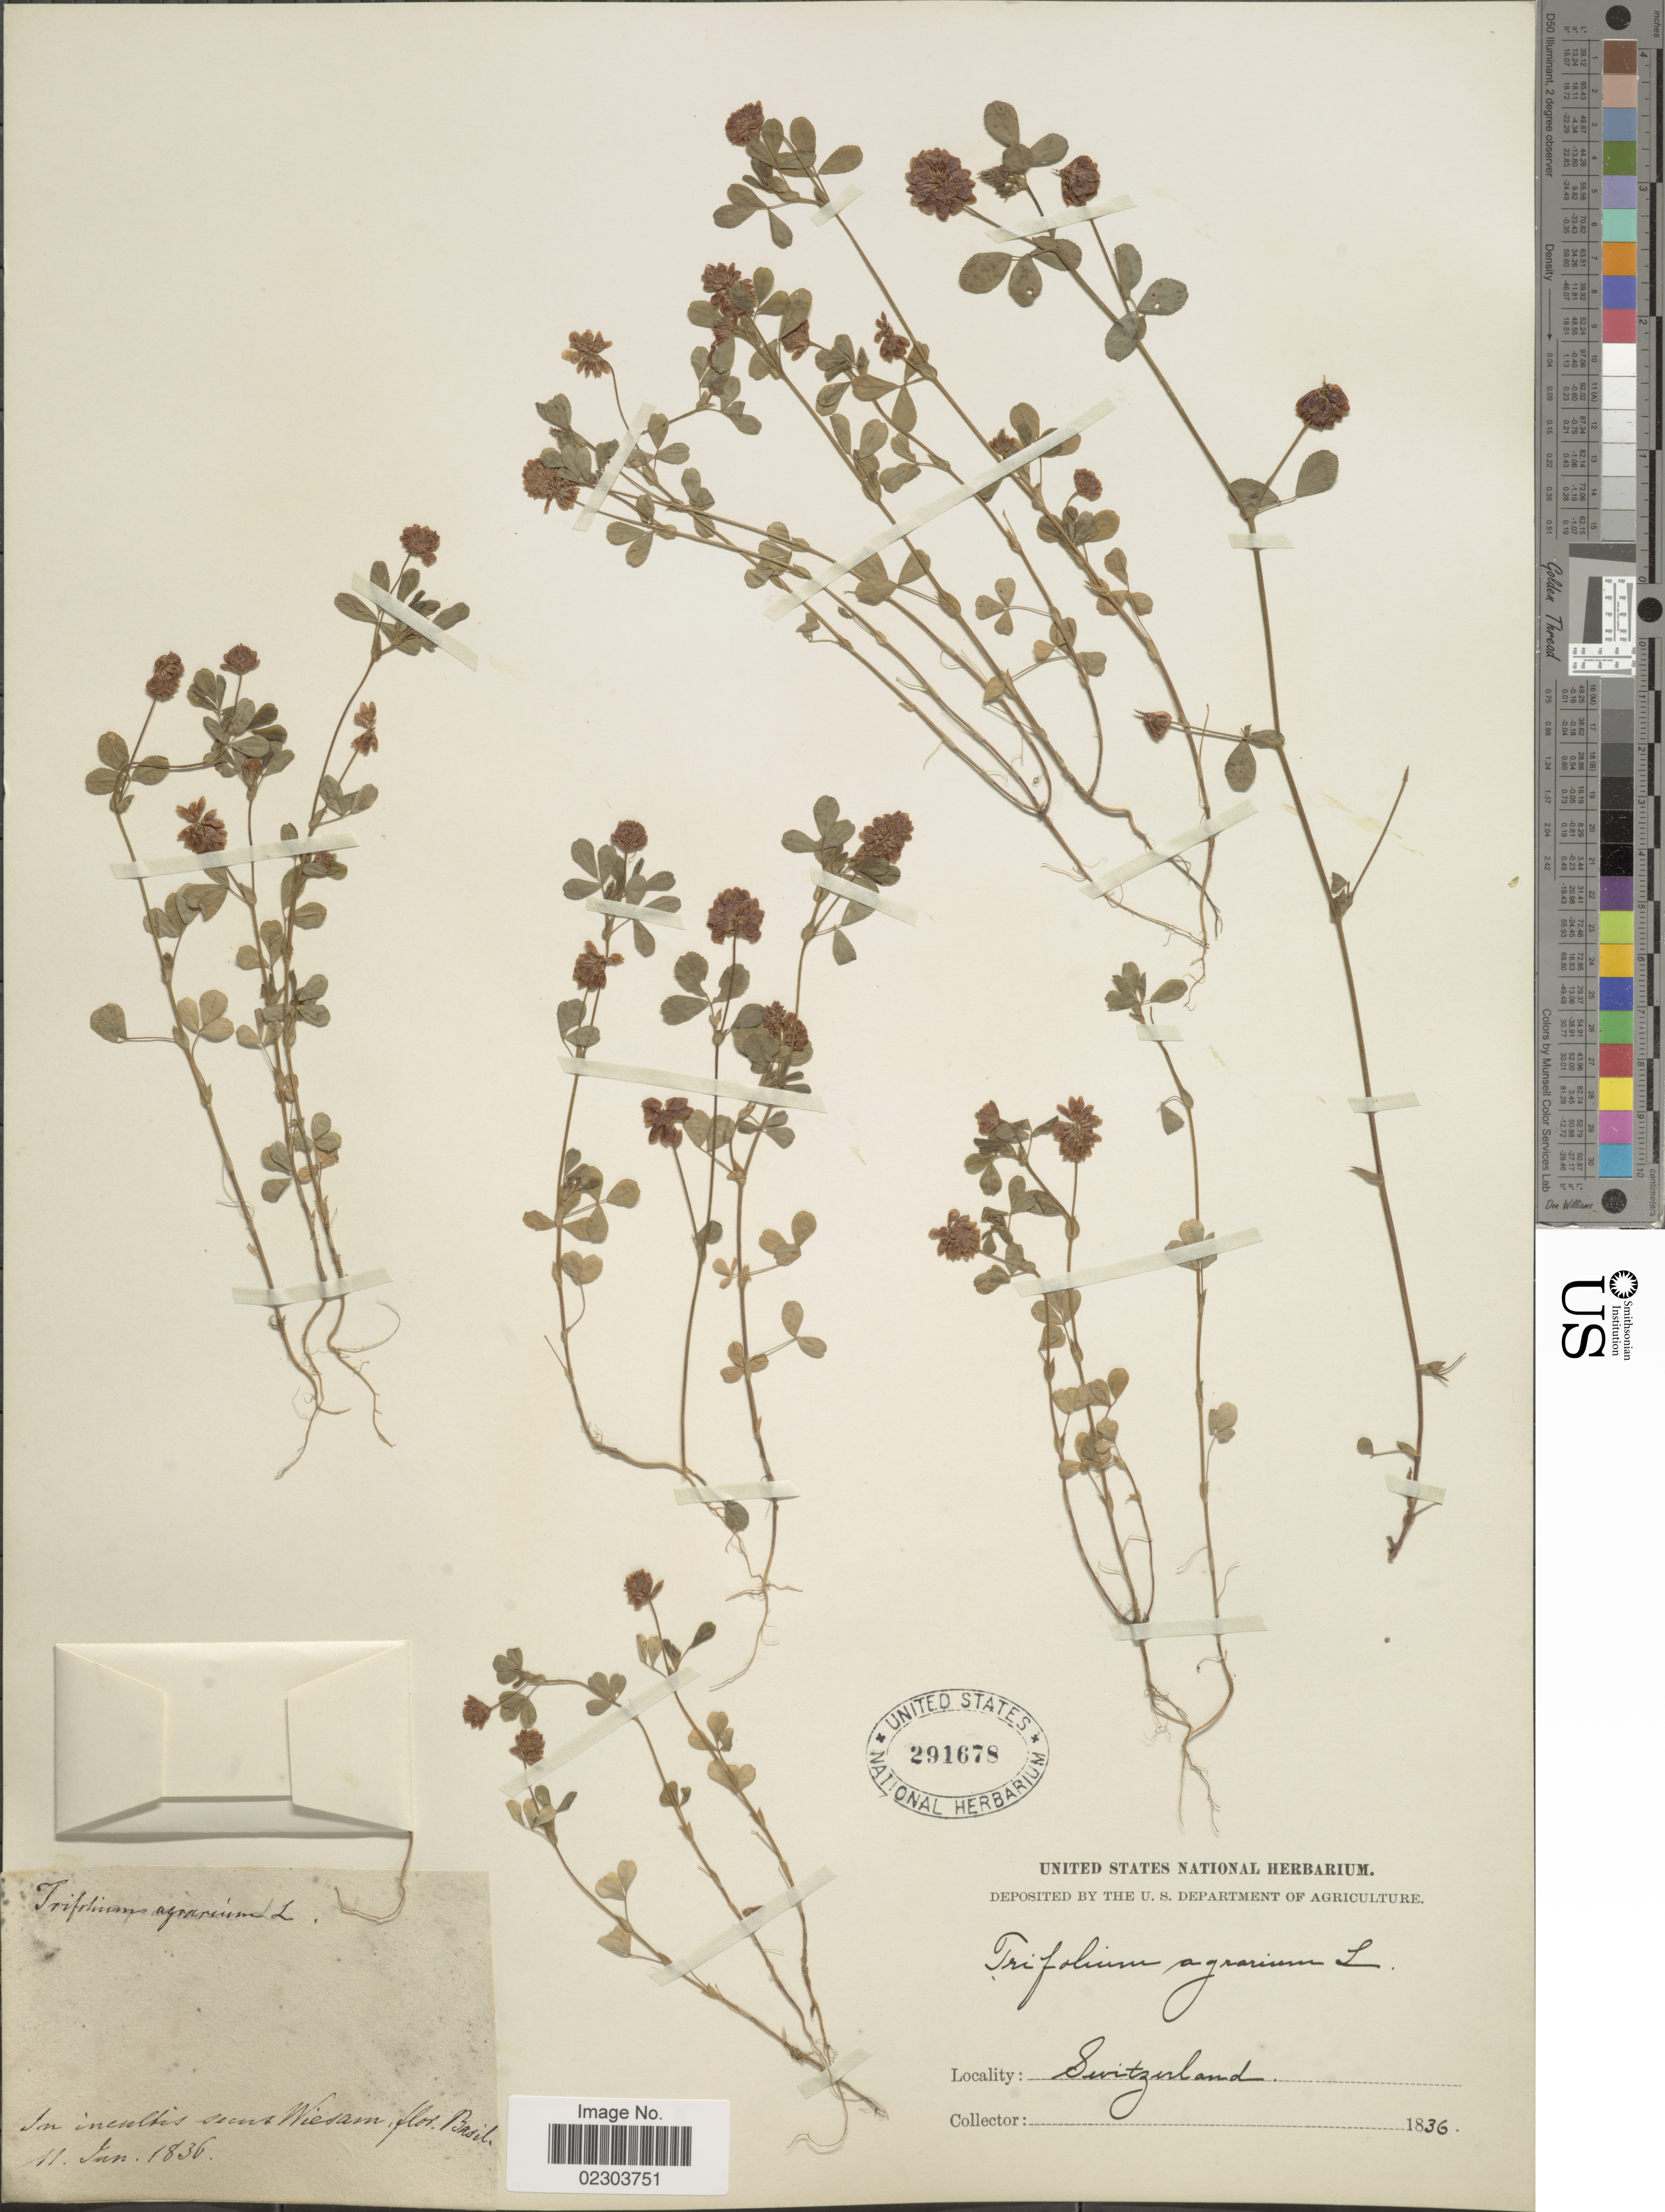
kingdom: Plantae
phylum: Tracheophyta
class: Magnoliopsida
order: Fabales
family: Fabaceae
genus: Trifolium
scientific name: Trifolium agrarium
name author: L.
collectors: ex herb. United States National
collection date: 1836-01-11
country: Switzerland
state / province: Basel-Stadt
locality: In incultis secut Wiesam. flor. Basil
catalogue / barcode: US 291678